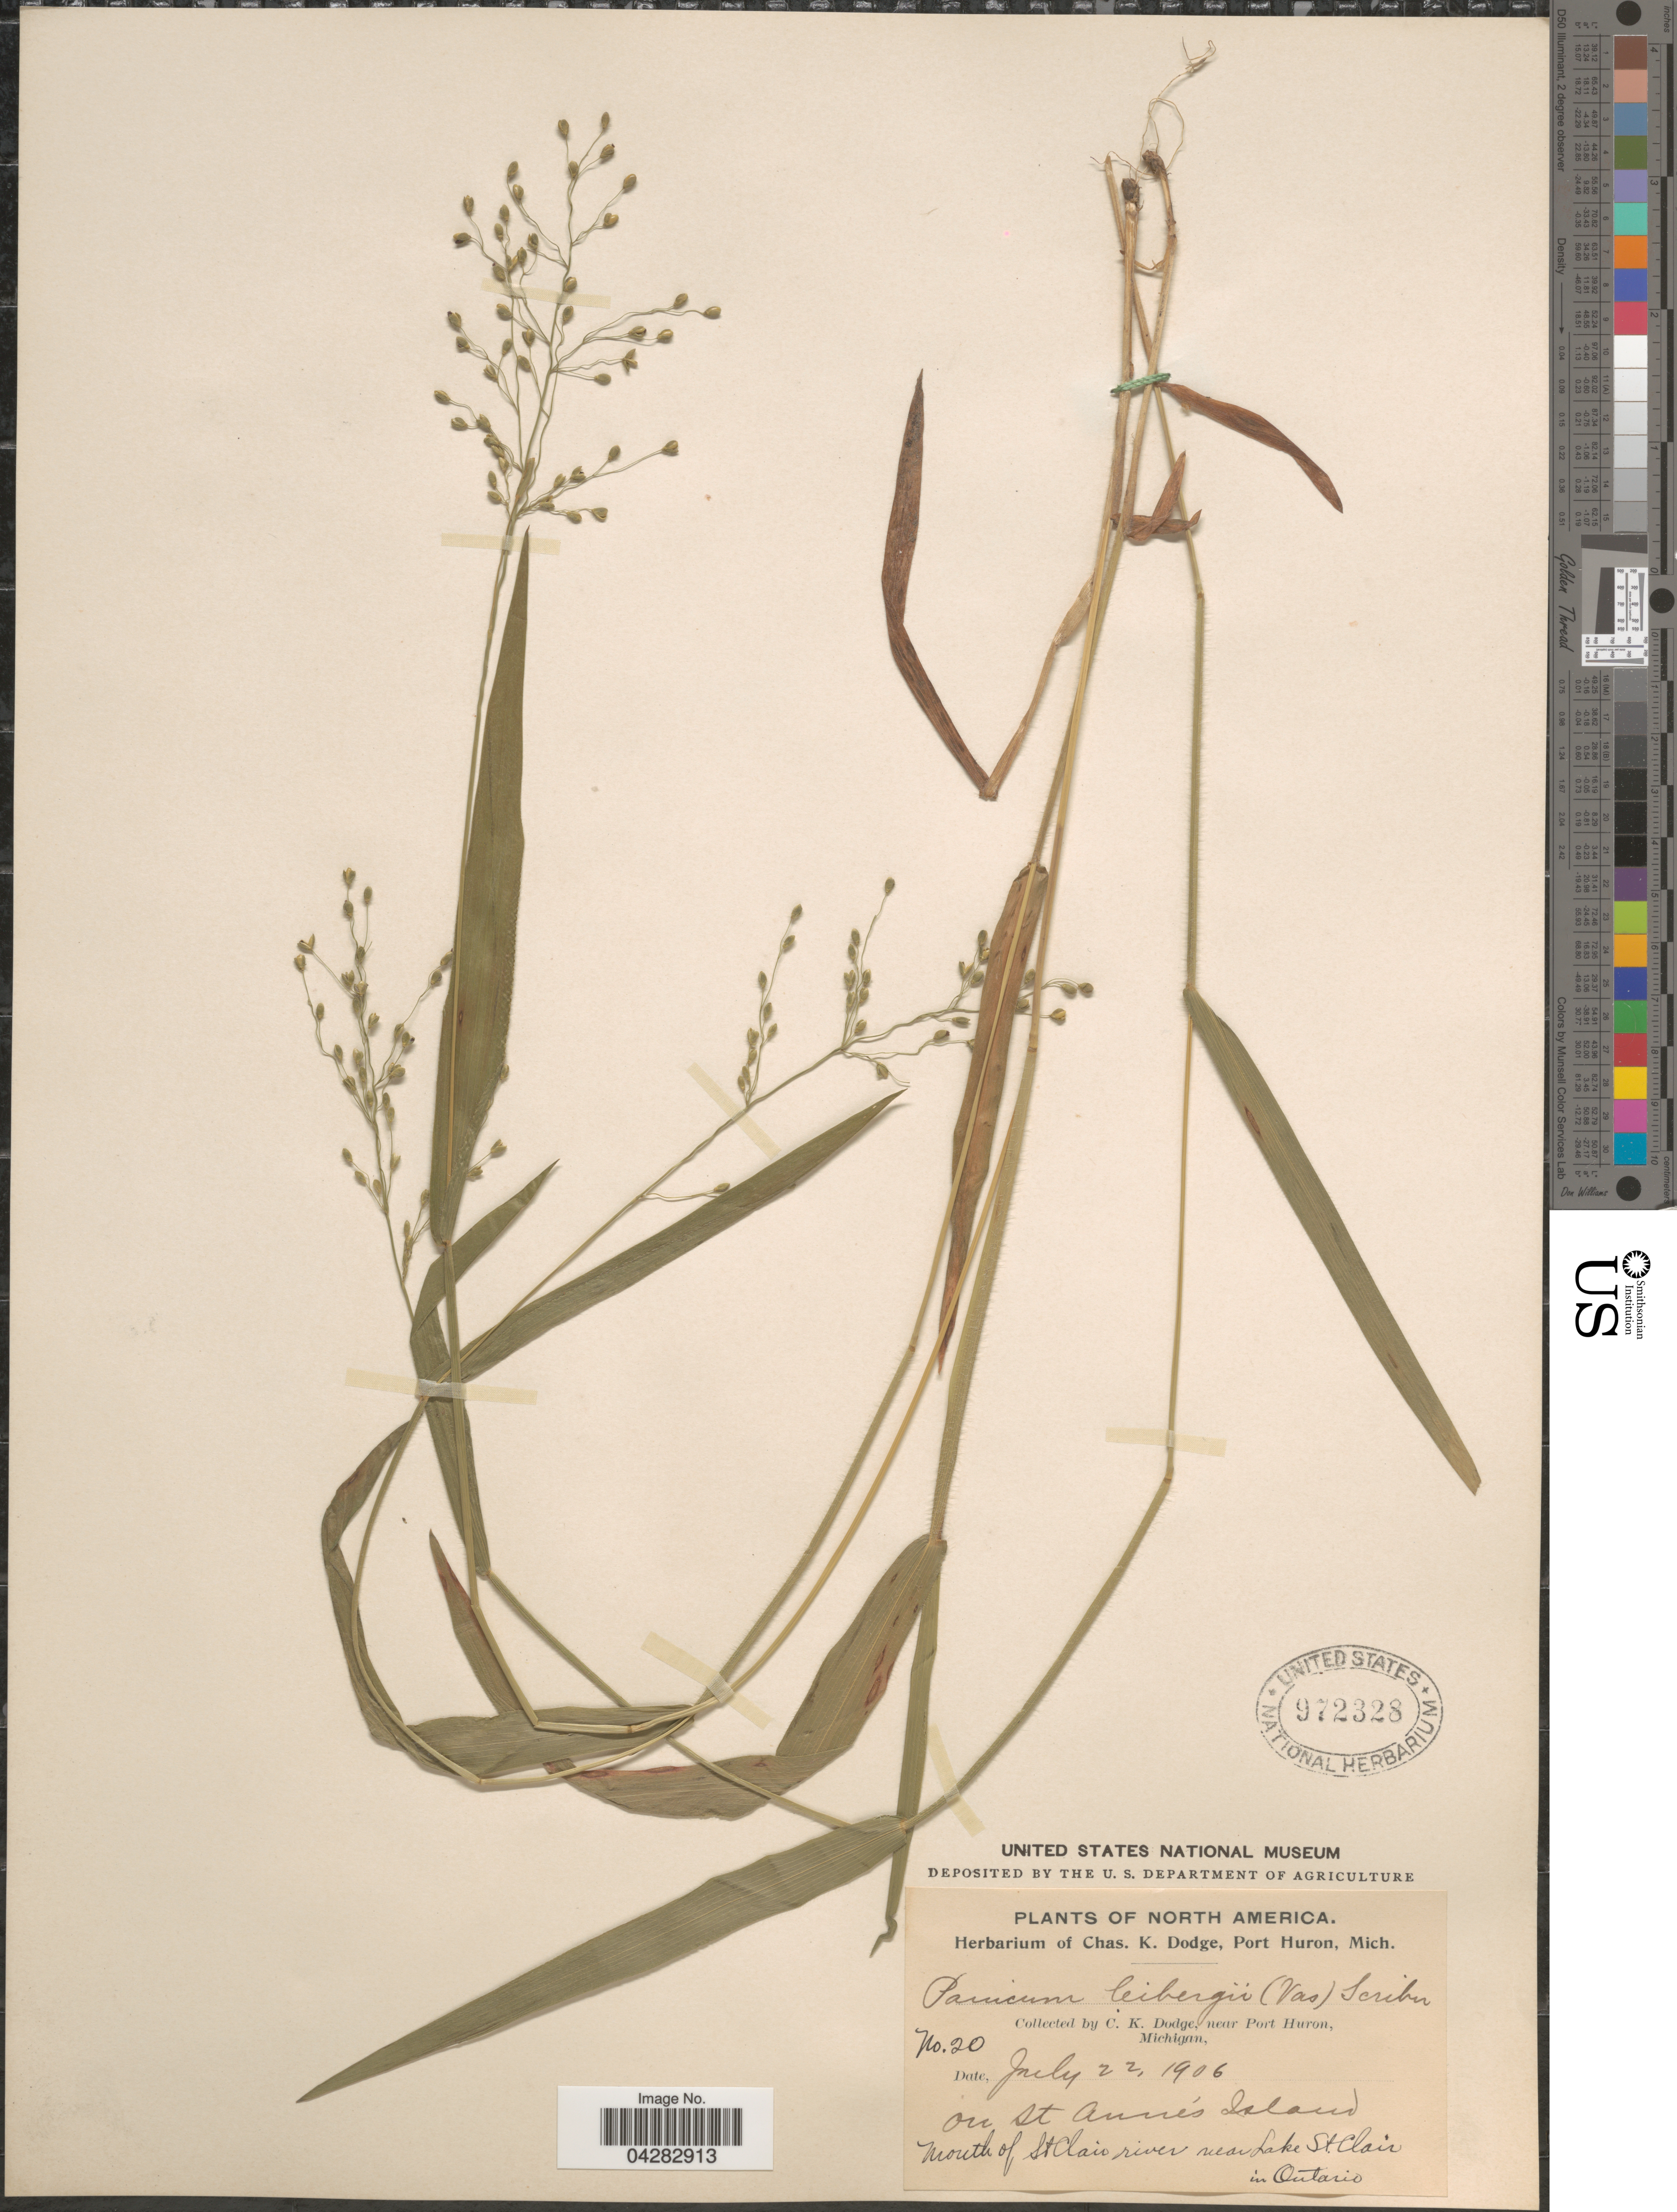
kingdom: Plantae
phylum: Tracheophyta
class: Liliopsida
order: Poales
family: Poaceae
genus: Dichanthelium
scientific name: Dichanthelium leibergii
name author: (Vasey) Gould & C.A. Clark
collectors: C. K. Dodge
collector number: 20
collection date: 1906-07-22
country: Canada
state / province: Ontario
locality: On St Anne's Island. Mouth of St Clair river near Lake St. Clair.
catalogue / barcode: US 972328